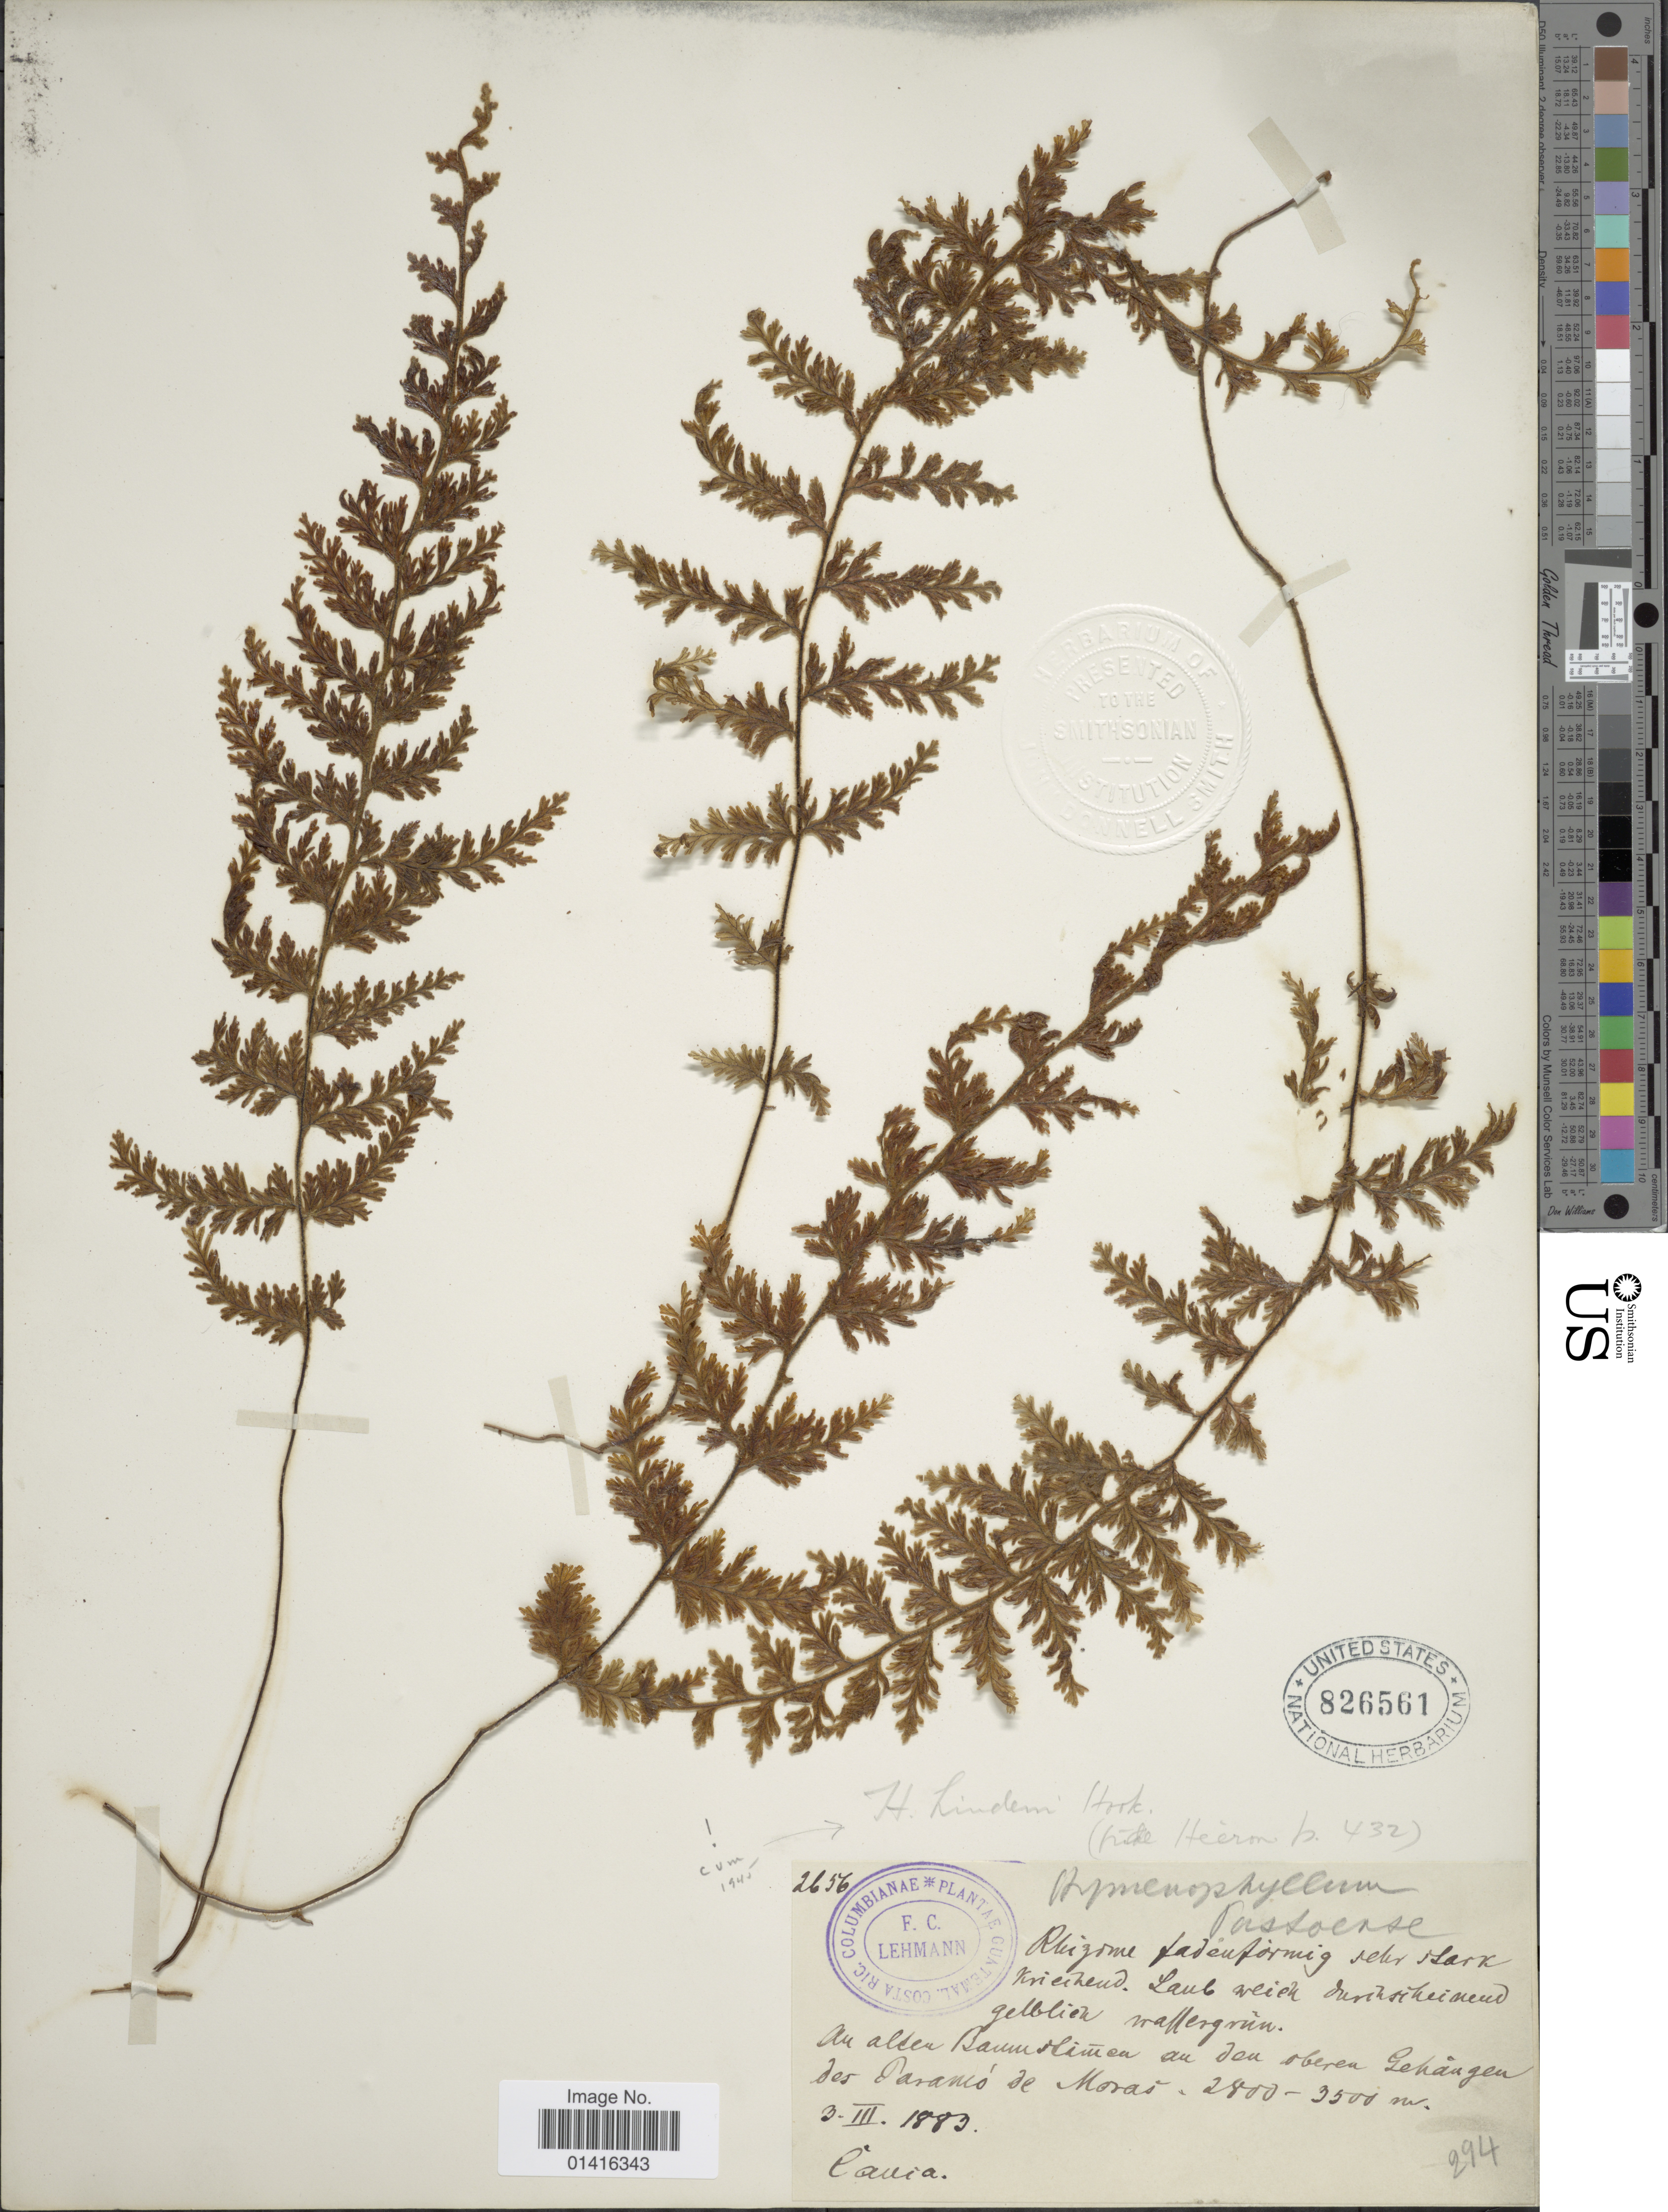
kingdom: Plantae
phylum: Tracheophyta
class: Polypodiopsida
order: Hymenophyllales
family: Hymenophyllaceae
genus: Hymenophyllum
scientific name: Hymenophyllum lindenii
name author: Hook.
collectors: F. C. Lehmann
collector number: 2656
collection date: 1883-03-03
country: Colombia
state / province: Cauca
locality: Páramo de Moras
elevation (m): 2800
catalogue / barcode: US 826561